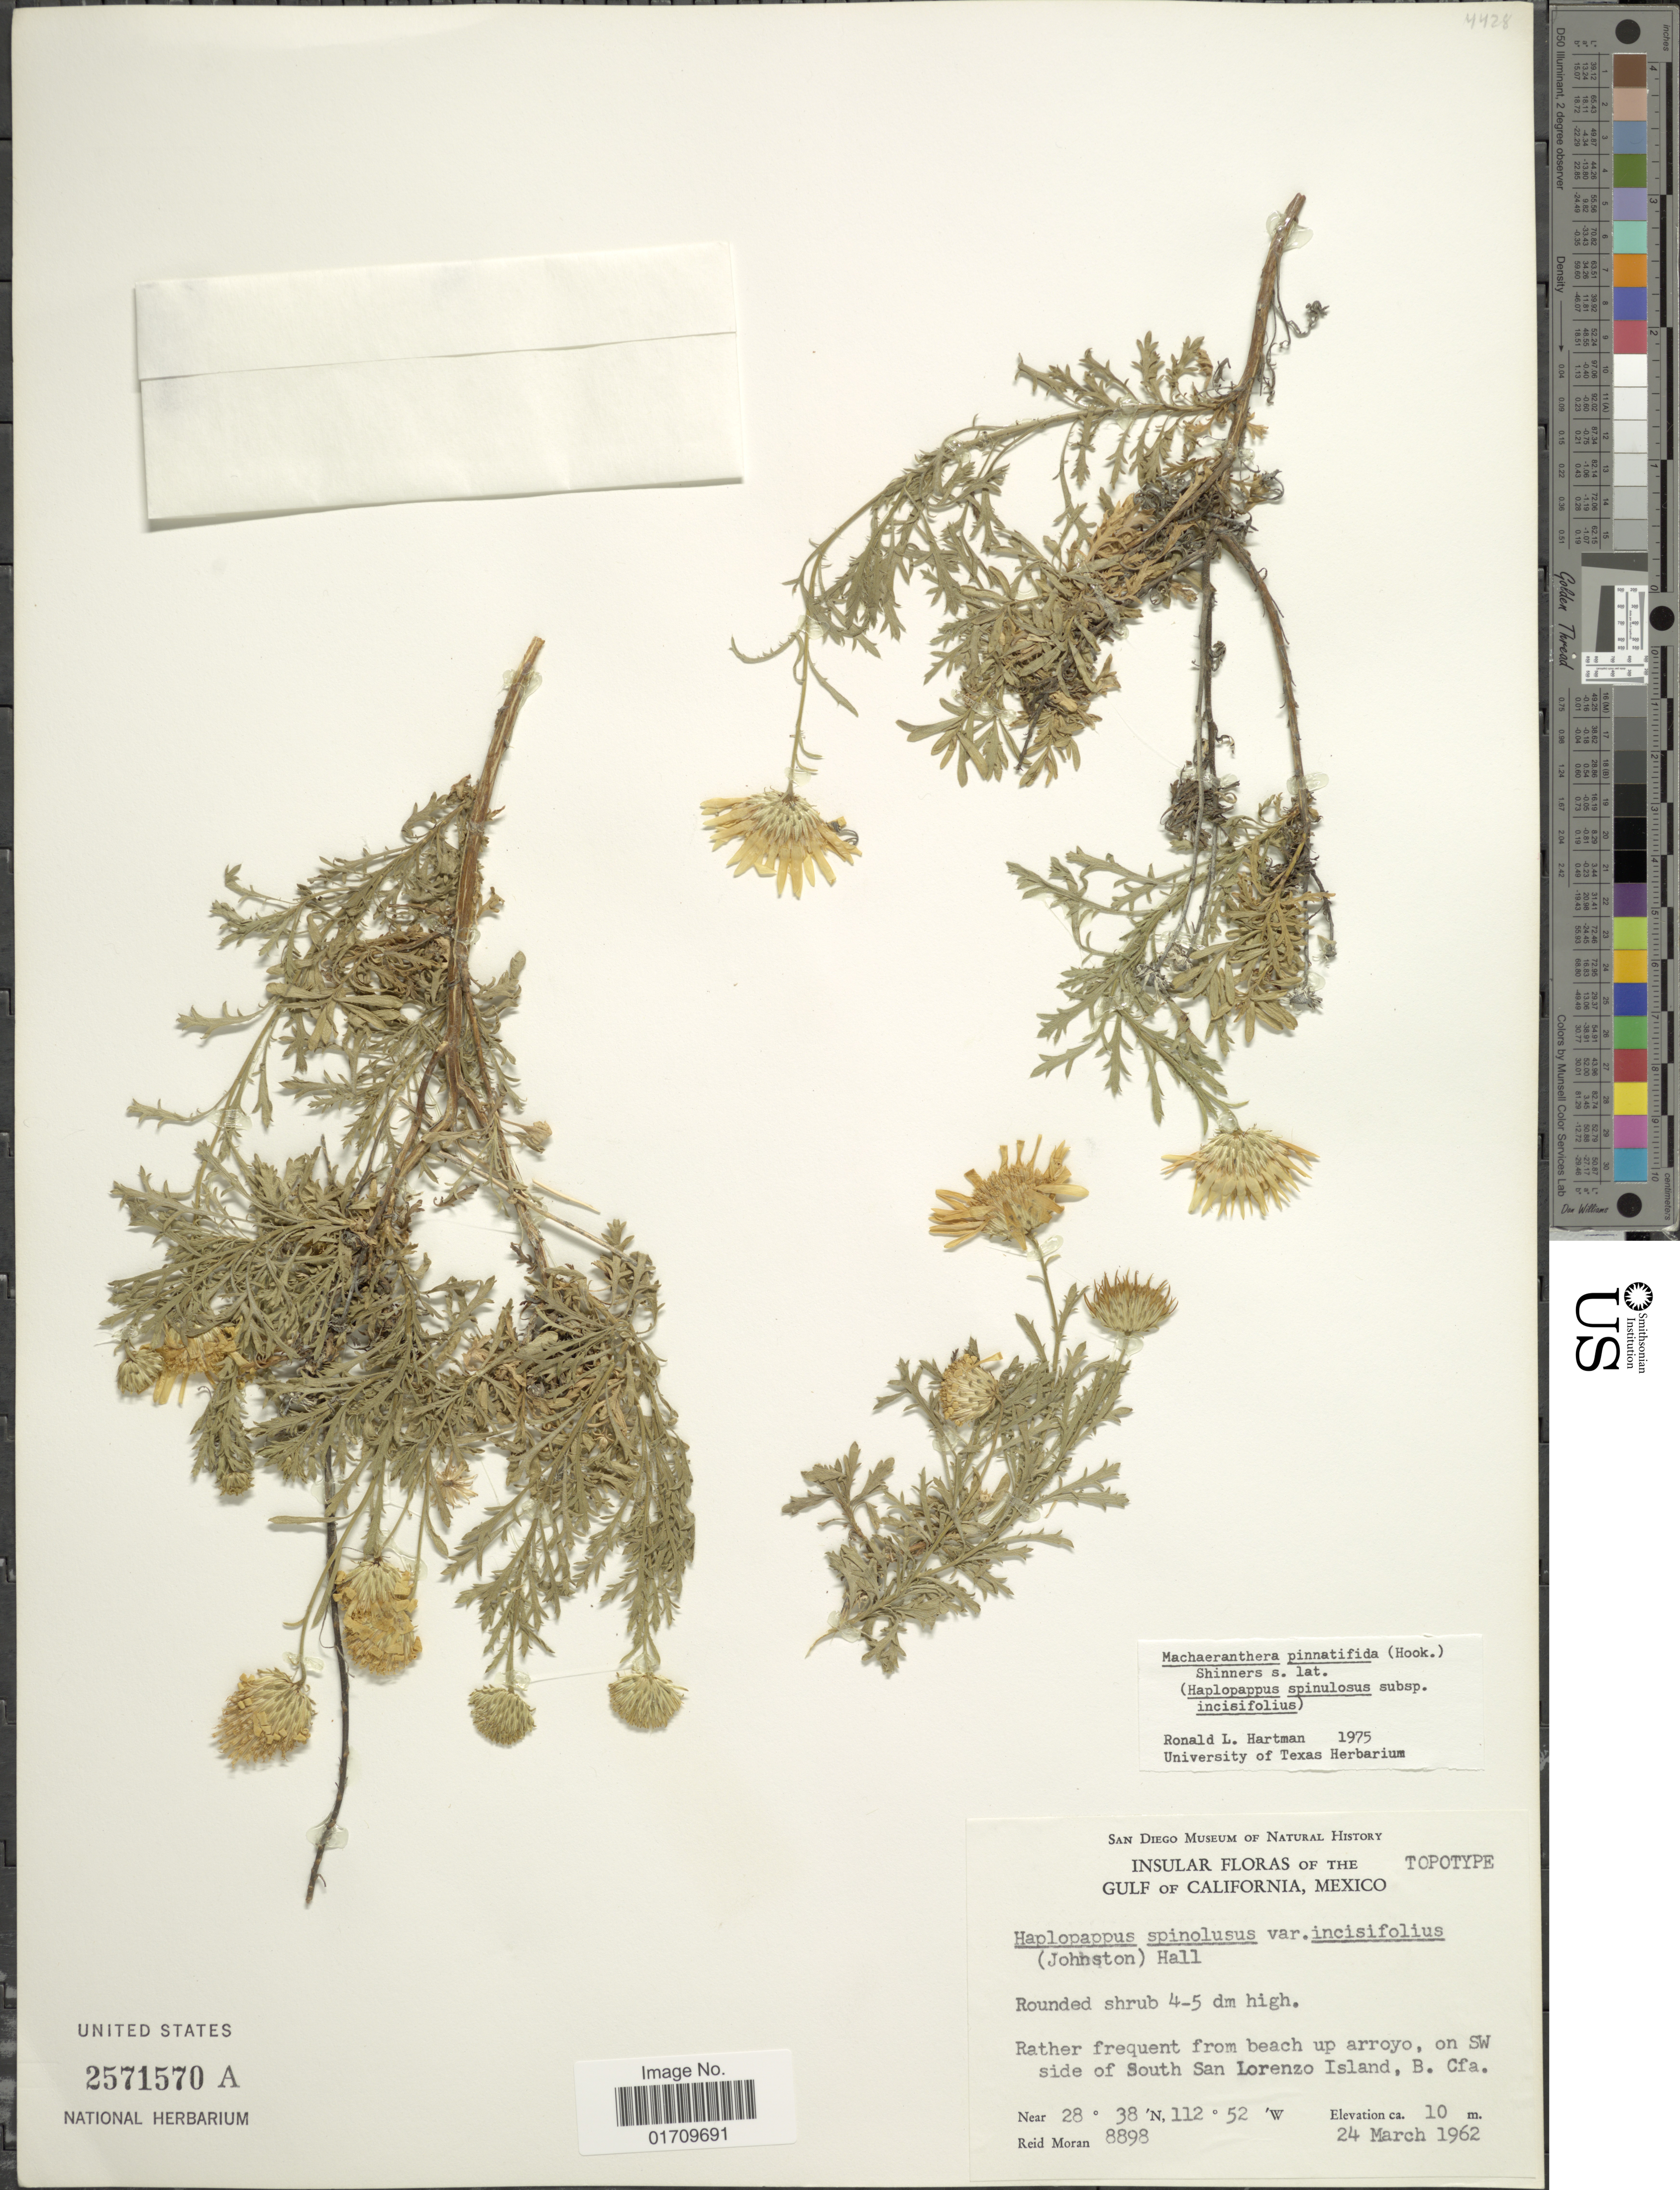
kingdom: Plantae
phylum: Tracheophyta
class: Magnoliopsida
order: Asterales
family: Asteraceae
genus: Machaeranthera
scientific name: Machaeranthera pinnatifida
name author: (Hook.) Shinners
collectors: R. V. Moran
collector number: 8898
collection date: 1962-03-24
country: Mexico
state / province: Baja California Sur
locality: The Gulf of California, on SW side of South San Lorenzo Island, B. Cfa.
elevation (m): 10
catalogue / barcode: US 2571570A